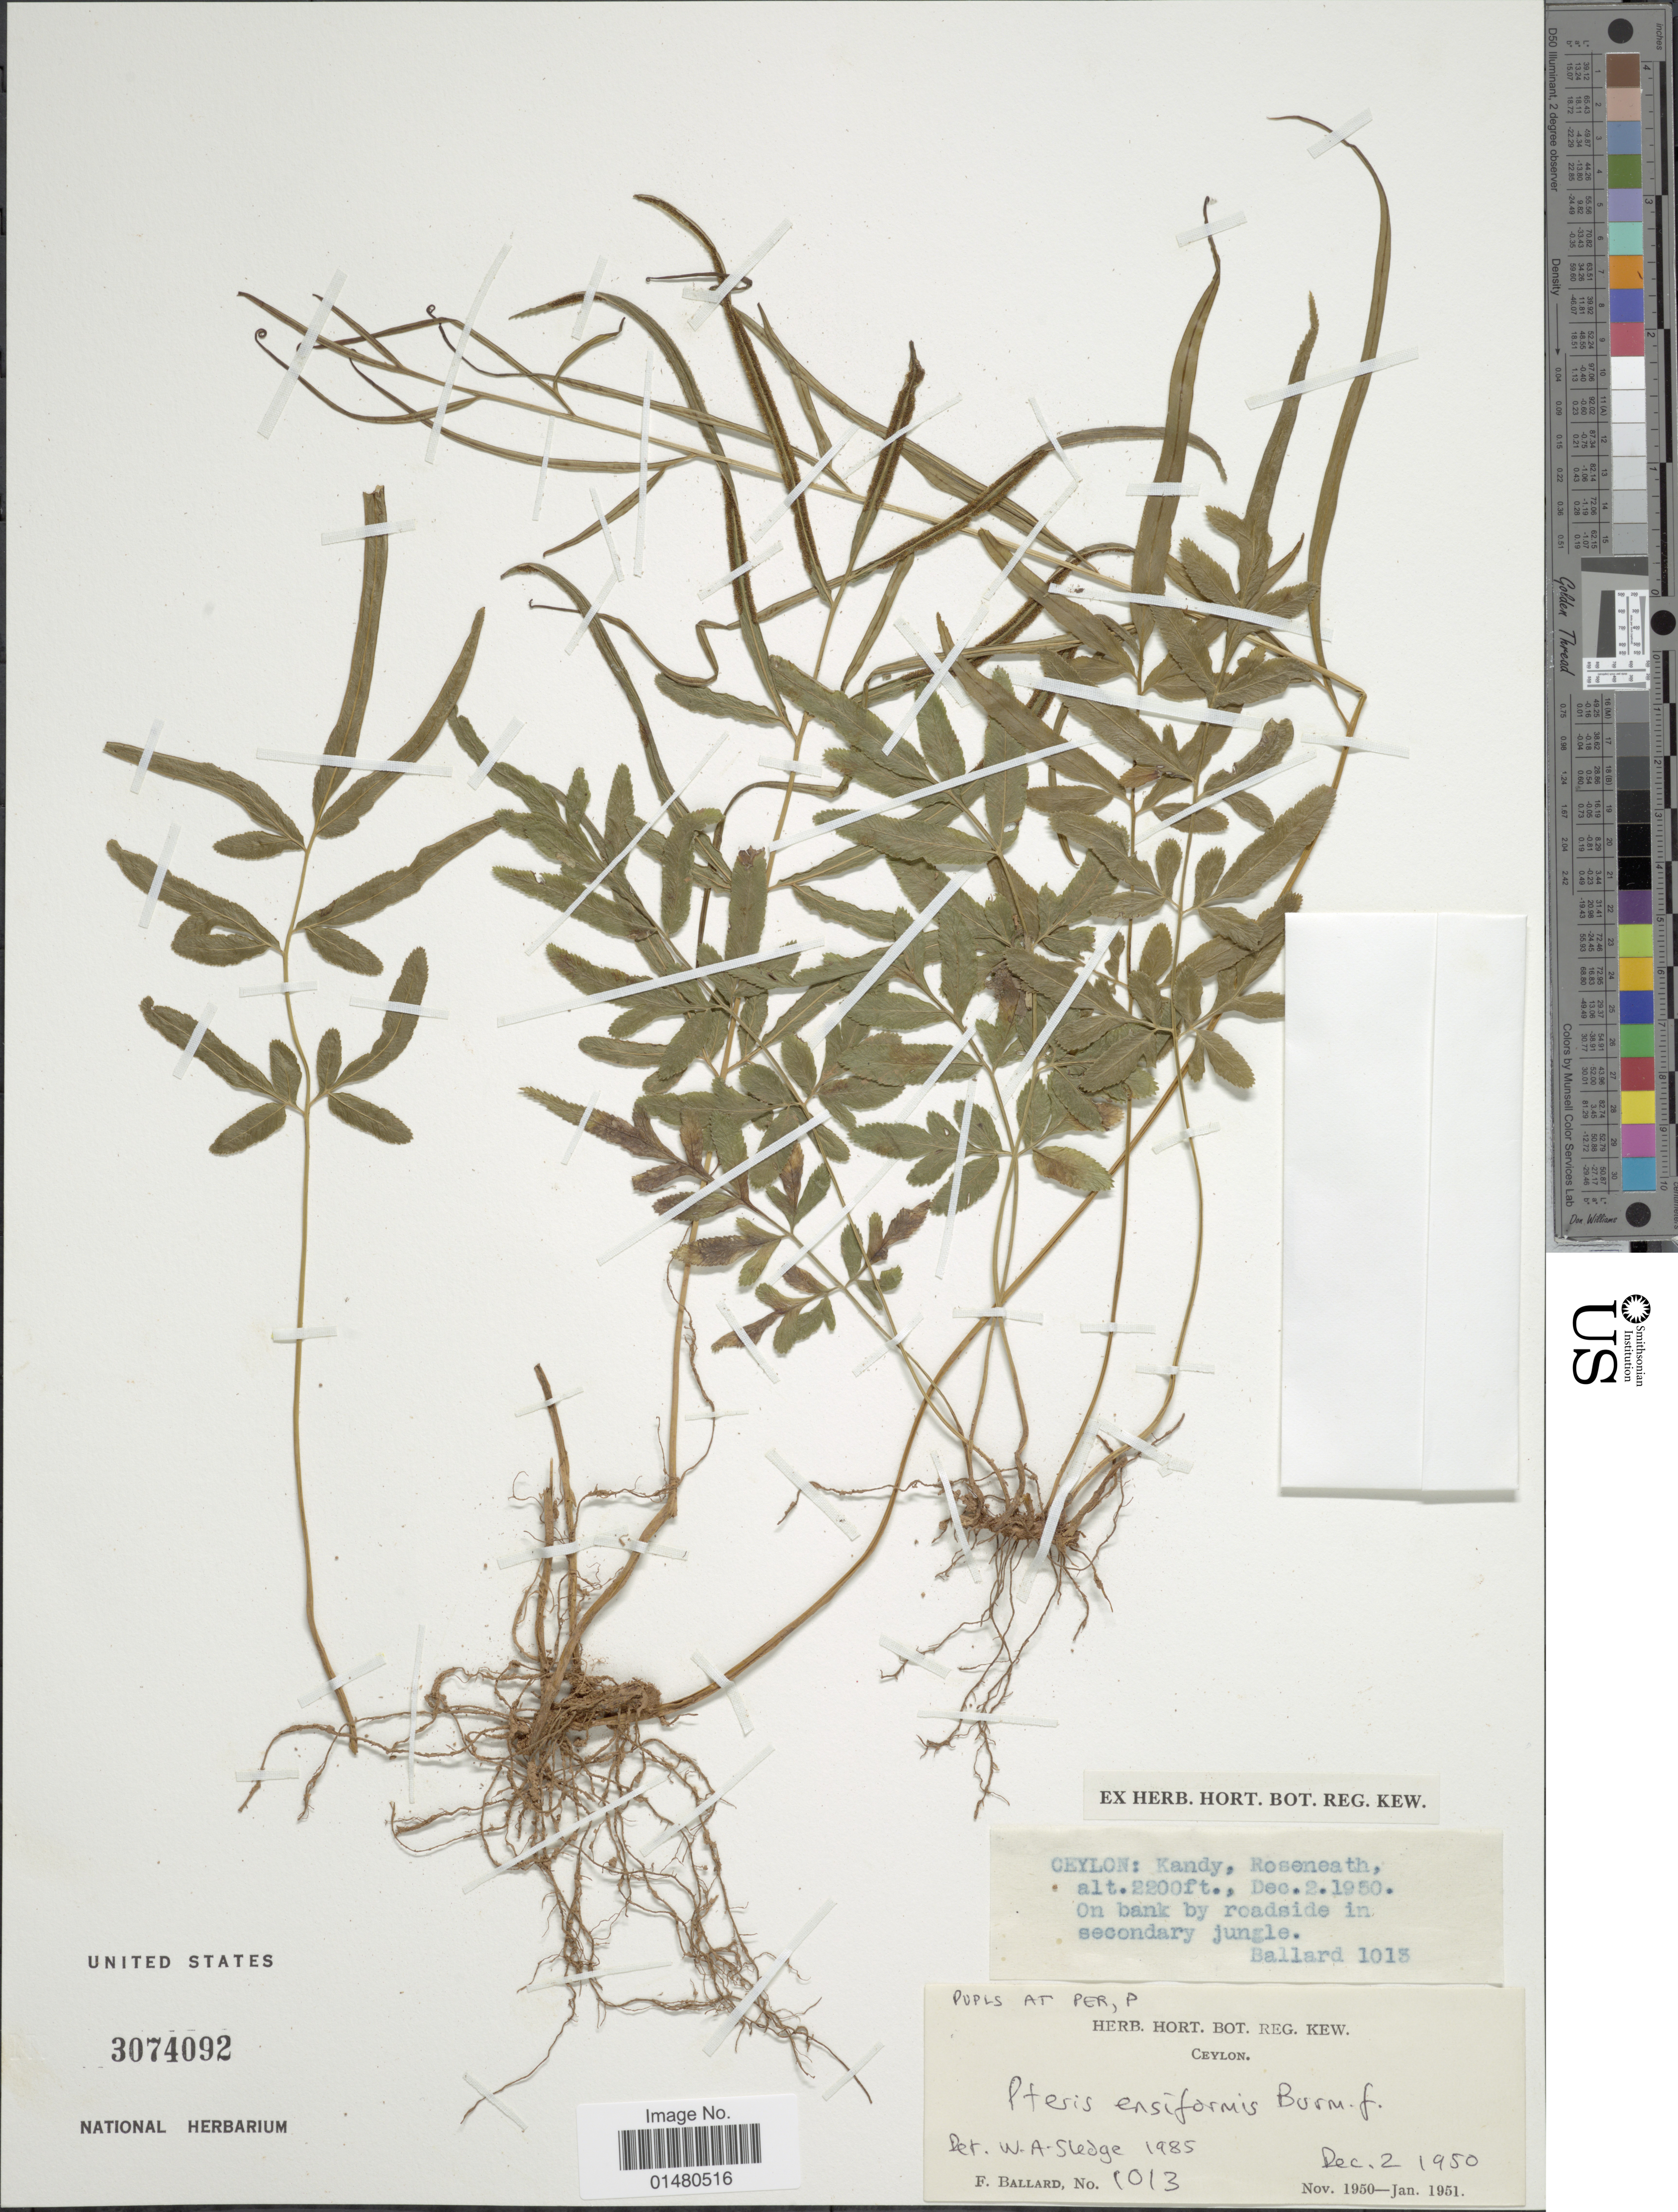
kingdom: Plantae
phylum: Tracheophyta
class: Polypodiopsida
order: Polypodiales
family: Pteridaceae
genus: Pteris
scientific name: Pteris ensiformis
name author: Burm. f.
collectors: F. Ballard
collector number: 1013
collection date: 1950-12-02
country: Sri Lanka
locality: Ceylon: Kandy, Roseneath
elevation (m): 671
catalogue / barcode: US 3074092